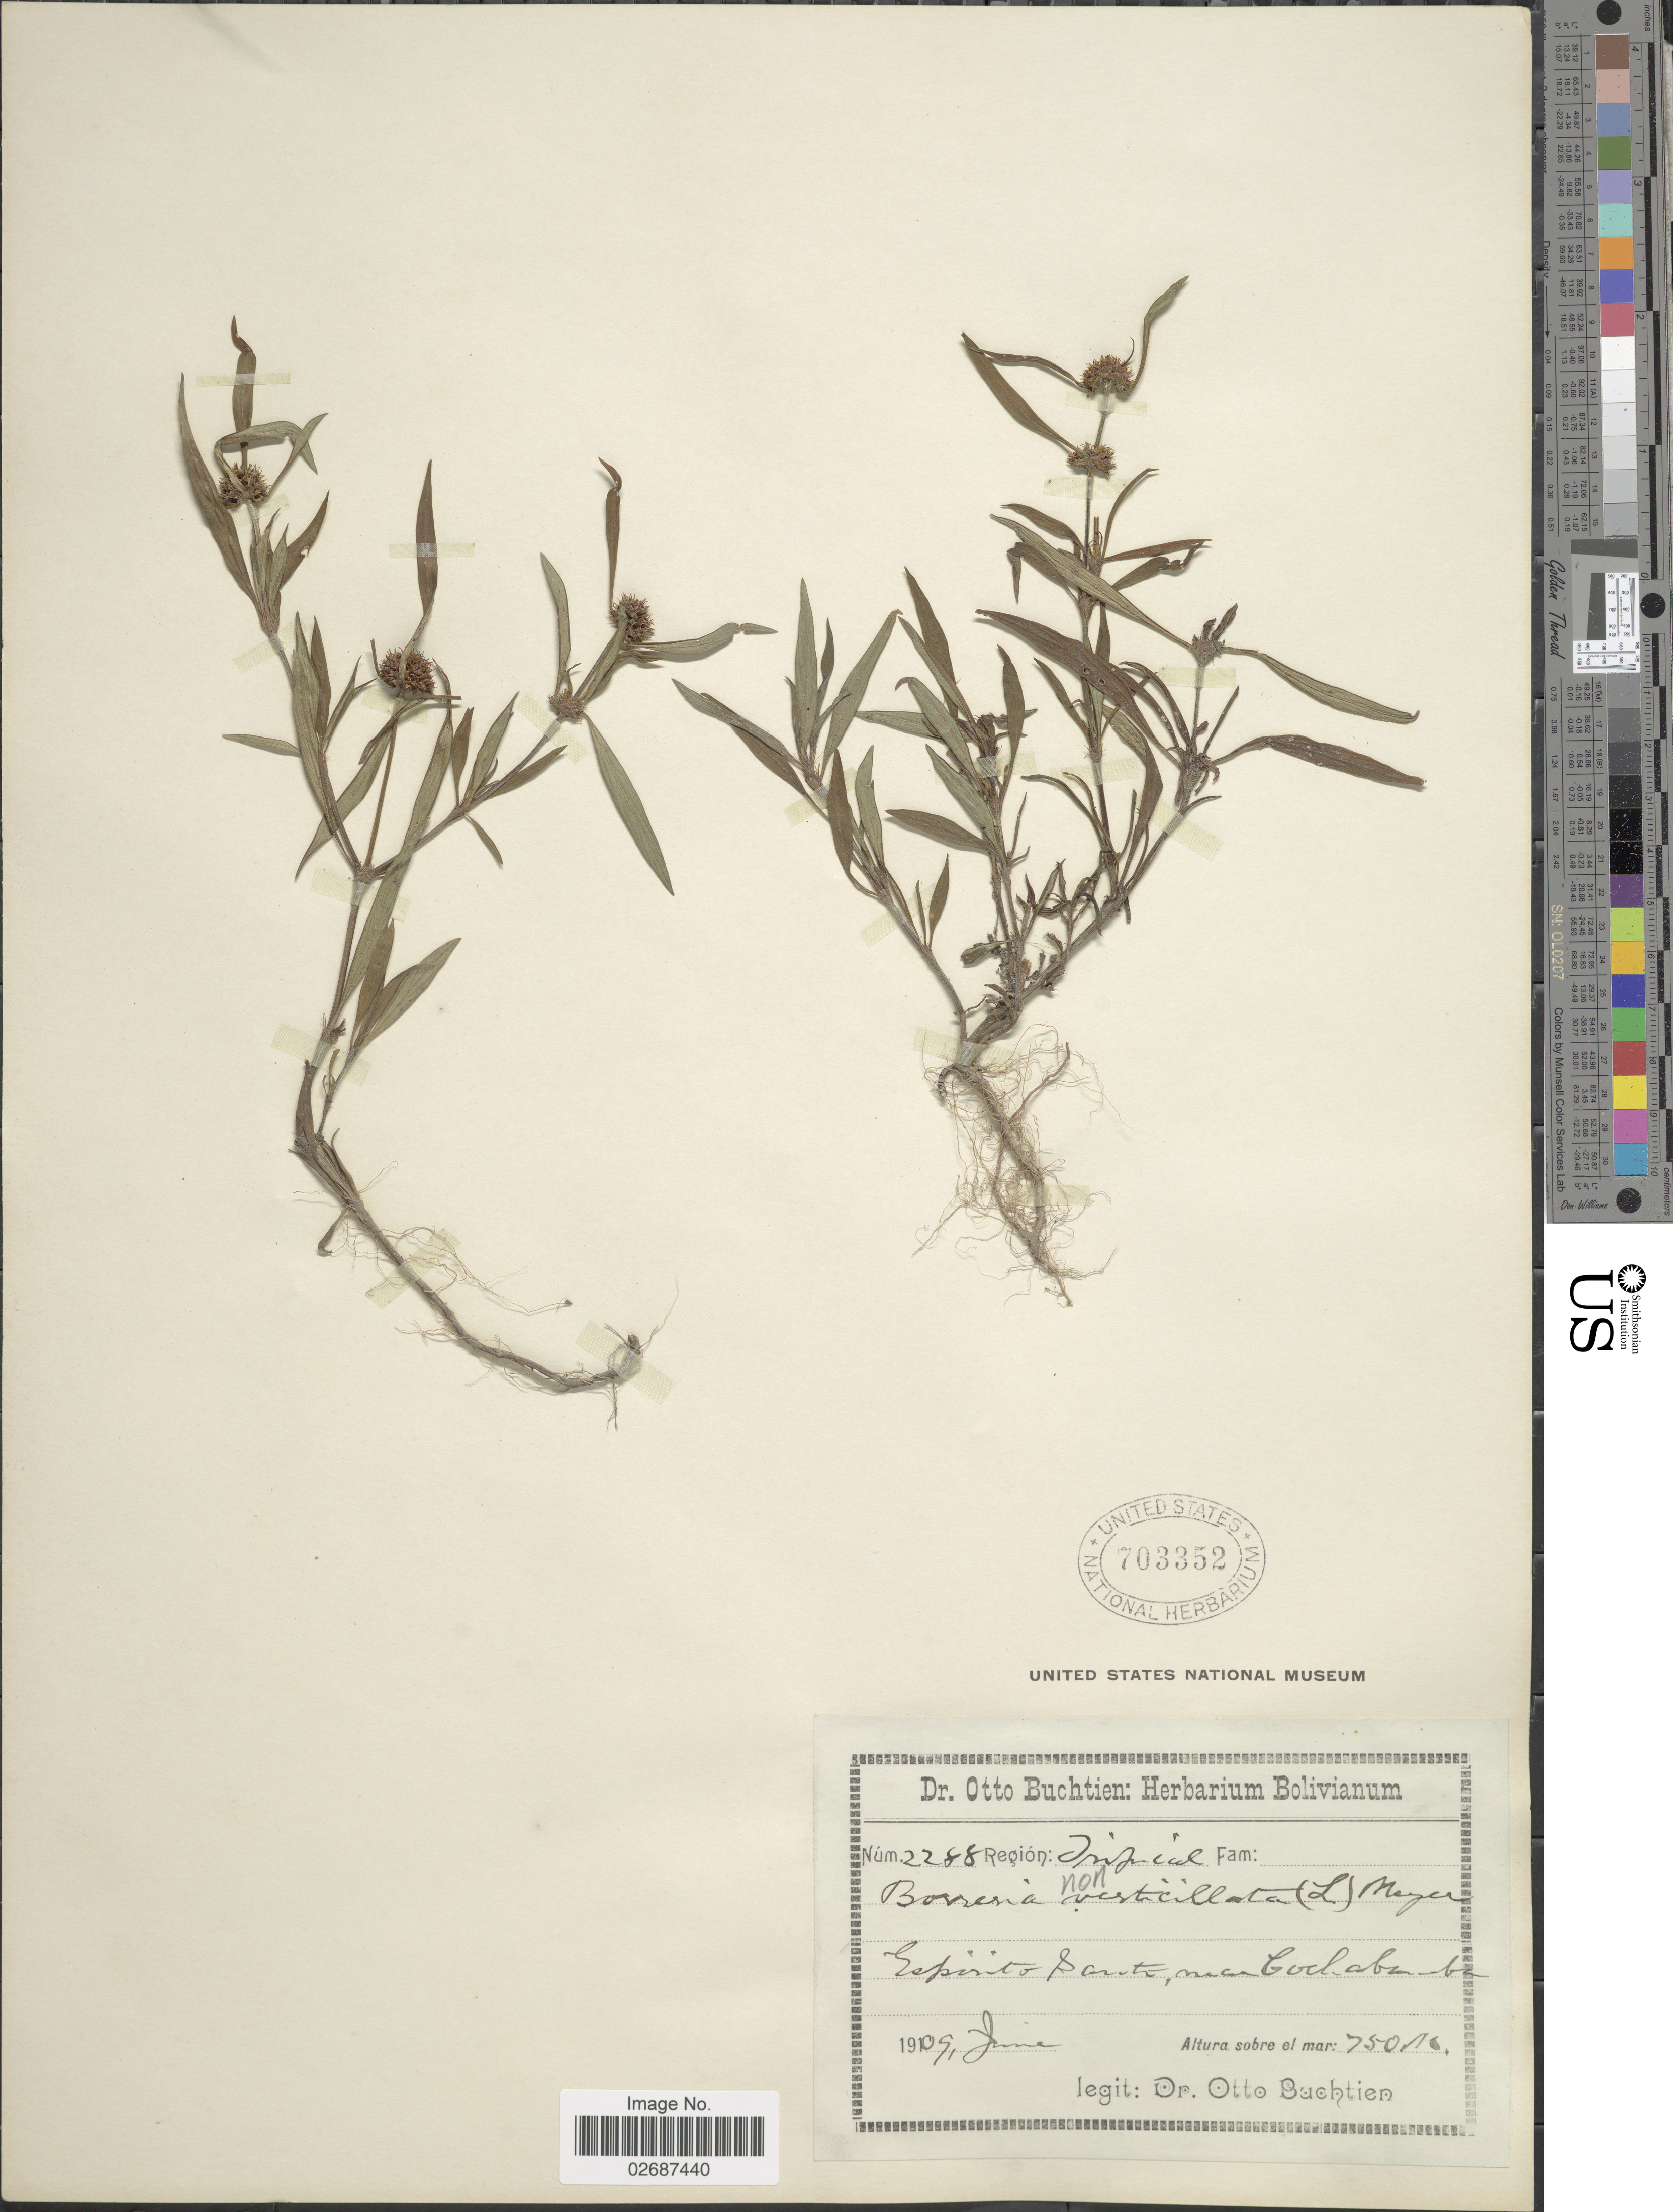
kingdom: Plantae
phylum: Tracheophyta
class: Magnoliopsida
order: Gentianales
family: Rubiaceae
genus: Borreria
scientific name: Borreria sp.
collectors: O. Buchtien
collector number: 2288*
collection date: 1909-06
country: Bolivia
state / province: Cochabamba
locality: Espirito Santo, near Cochabamba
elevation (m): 750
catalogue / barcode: US 703352